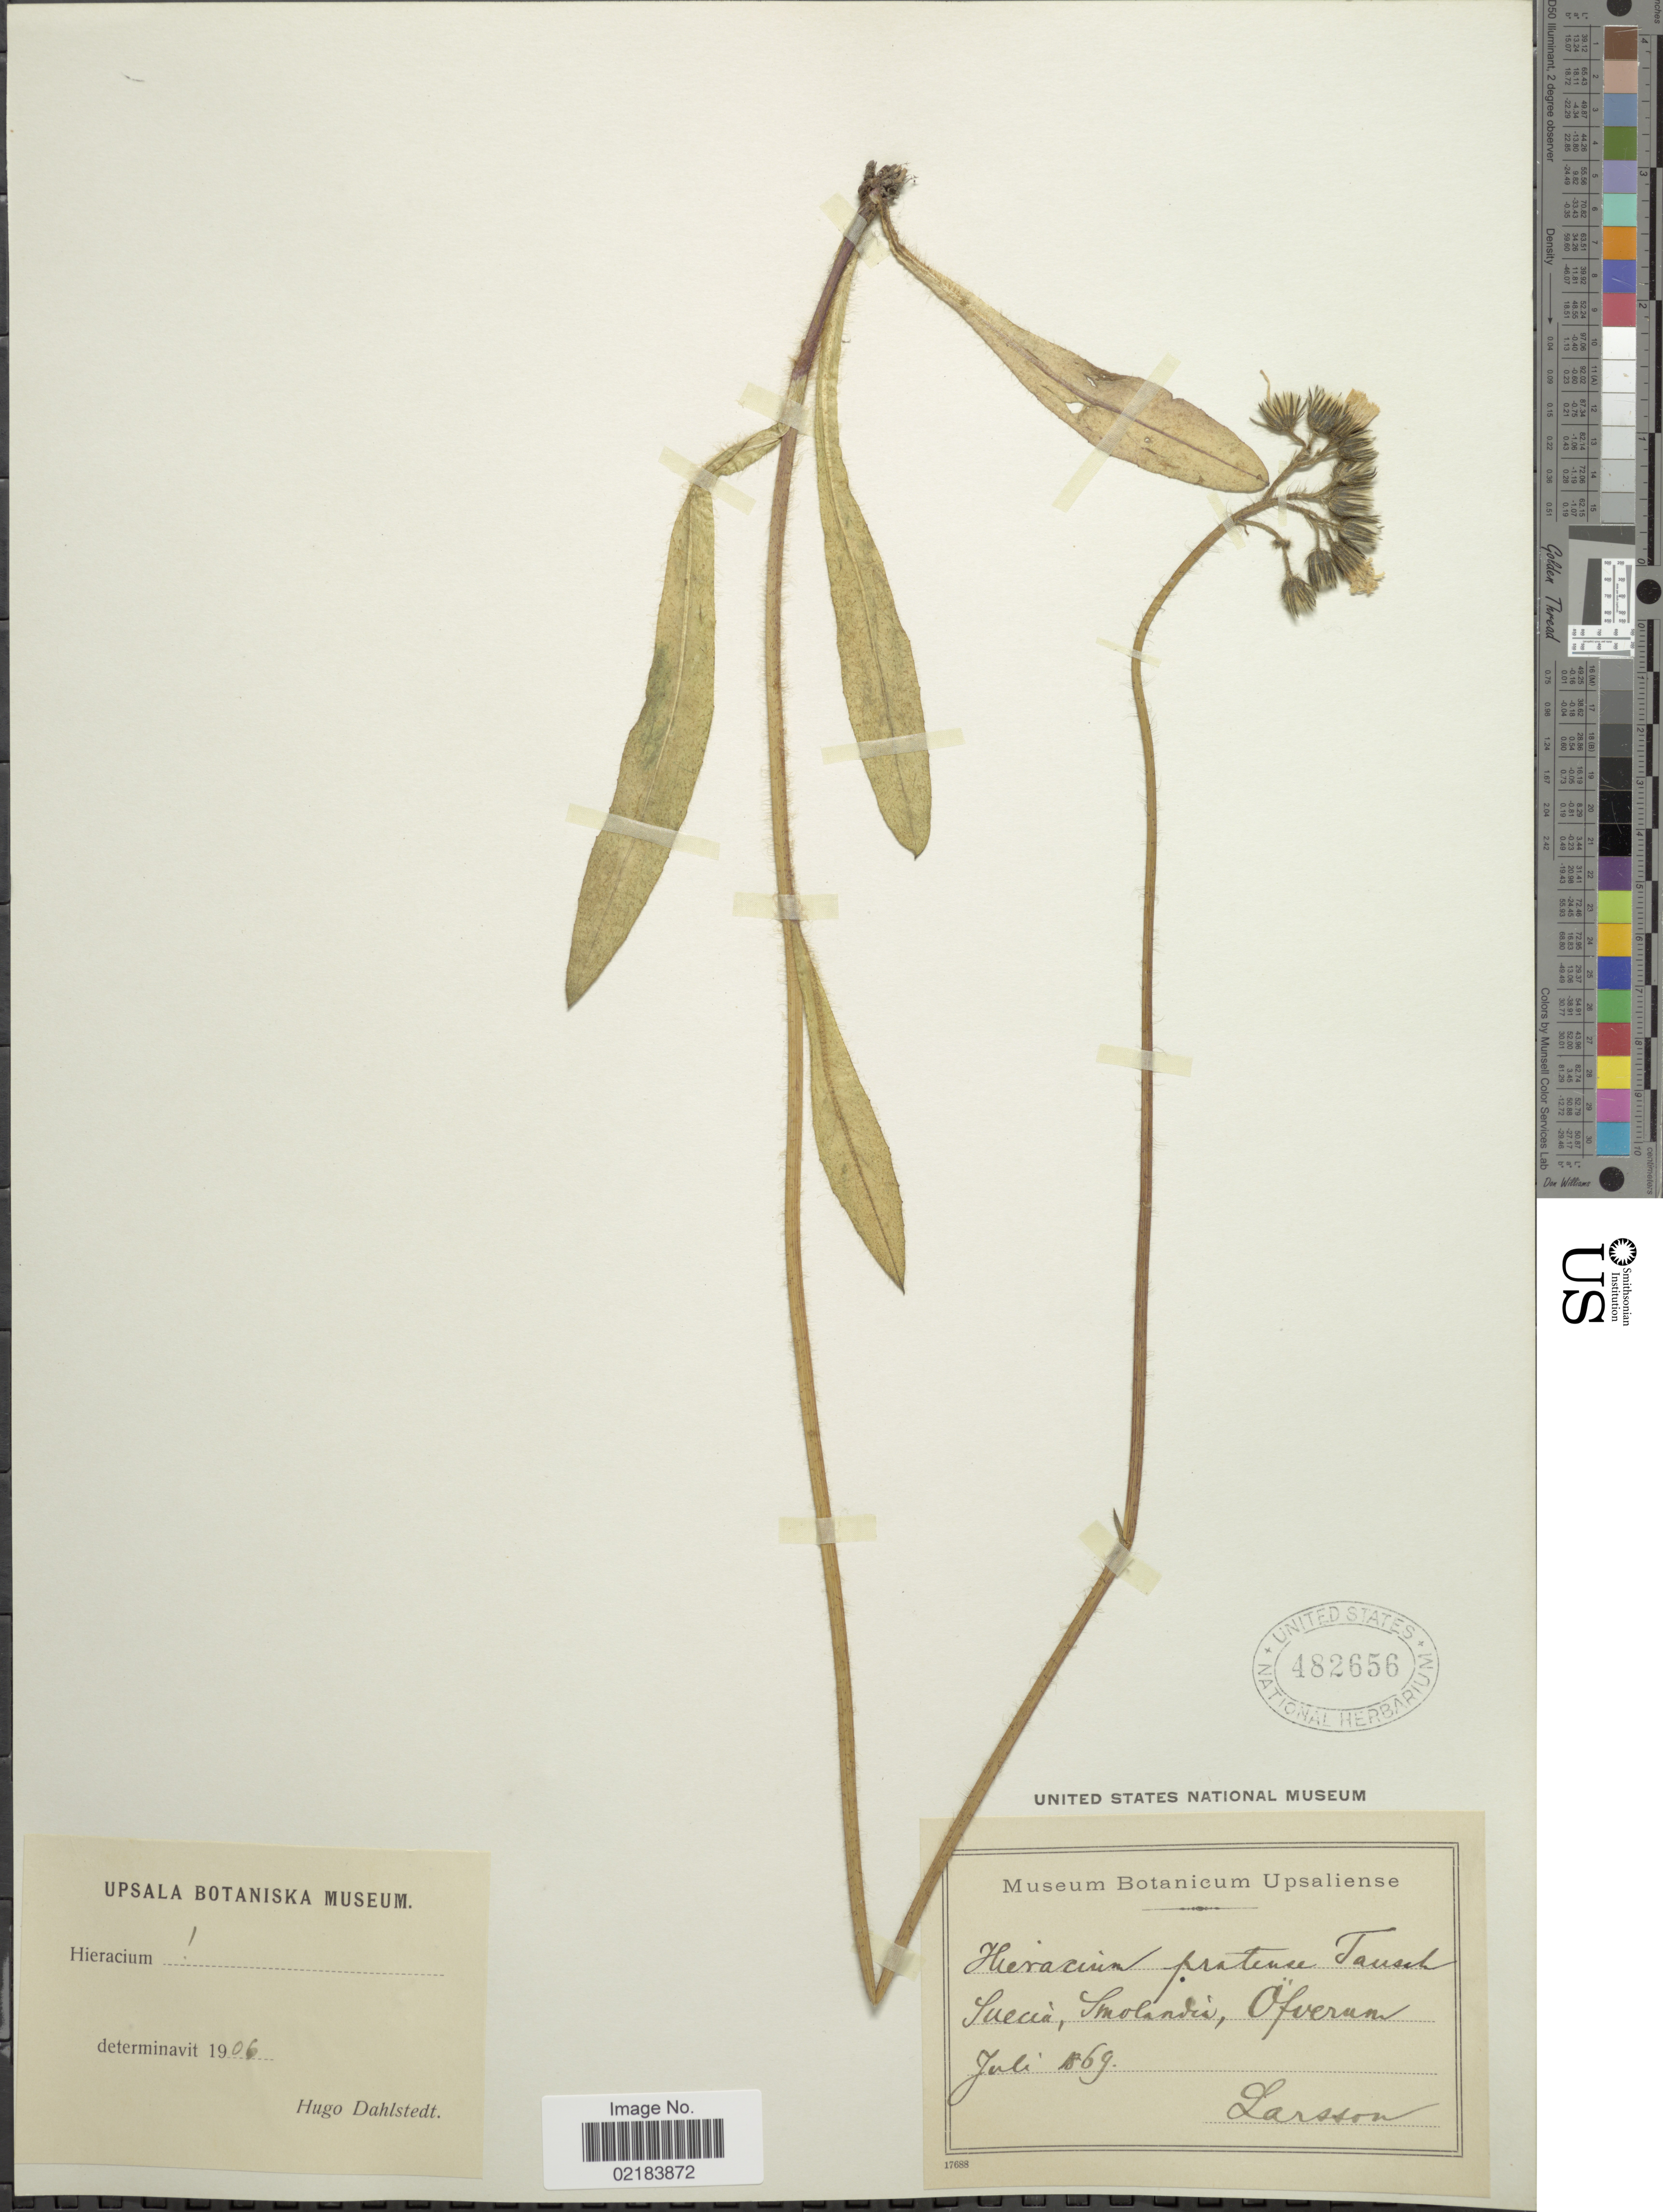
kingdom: Plantae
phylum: Tracheophyta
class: Magnoliopsida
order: Asterales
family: Asteraceae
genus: Pilosella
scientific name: Pilosella caespitosa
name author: (Dumort.) P. D. Sell & C. West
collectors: Larsson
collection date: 1869-07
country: Sweden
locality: Suecica, Smolandia, Ofverum.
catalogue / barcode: US 482656